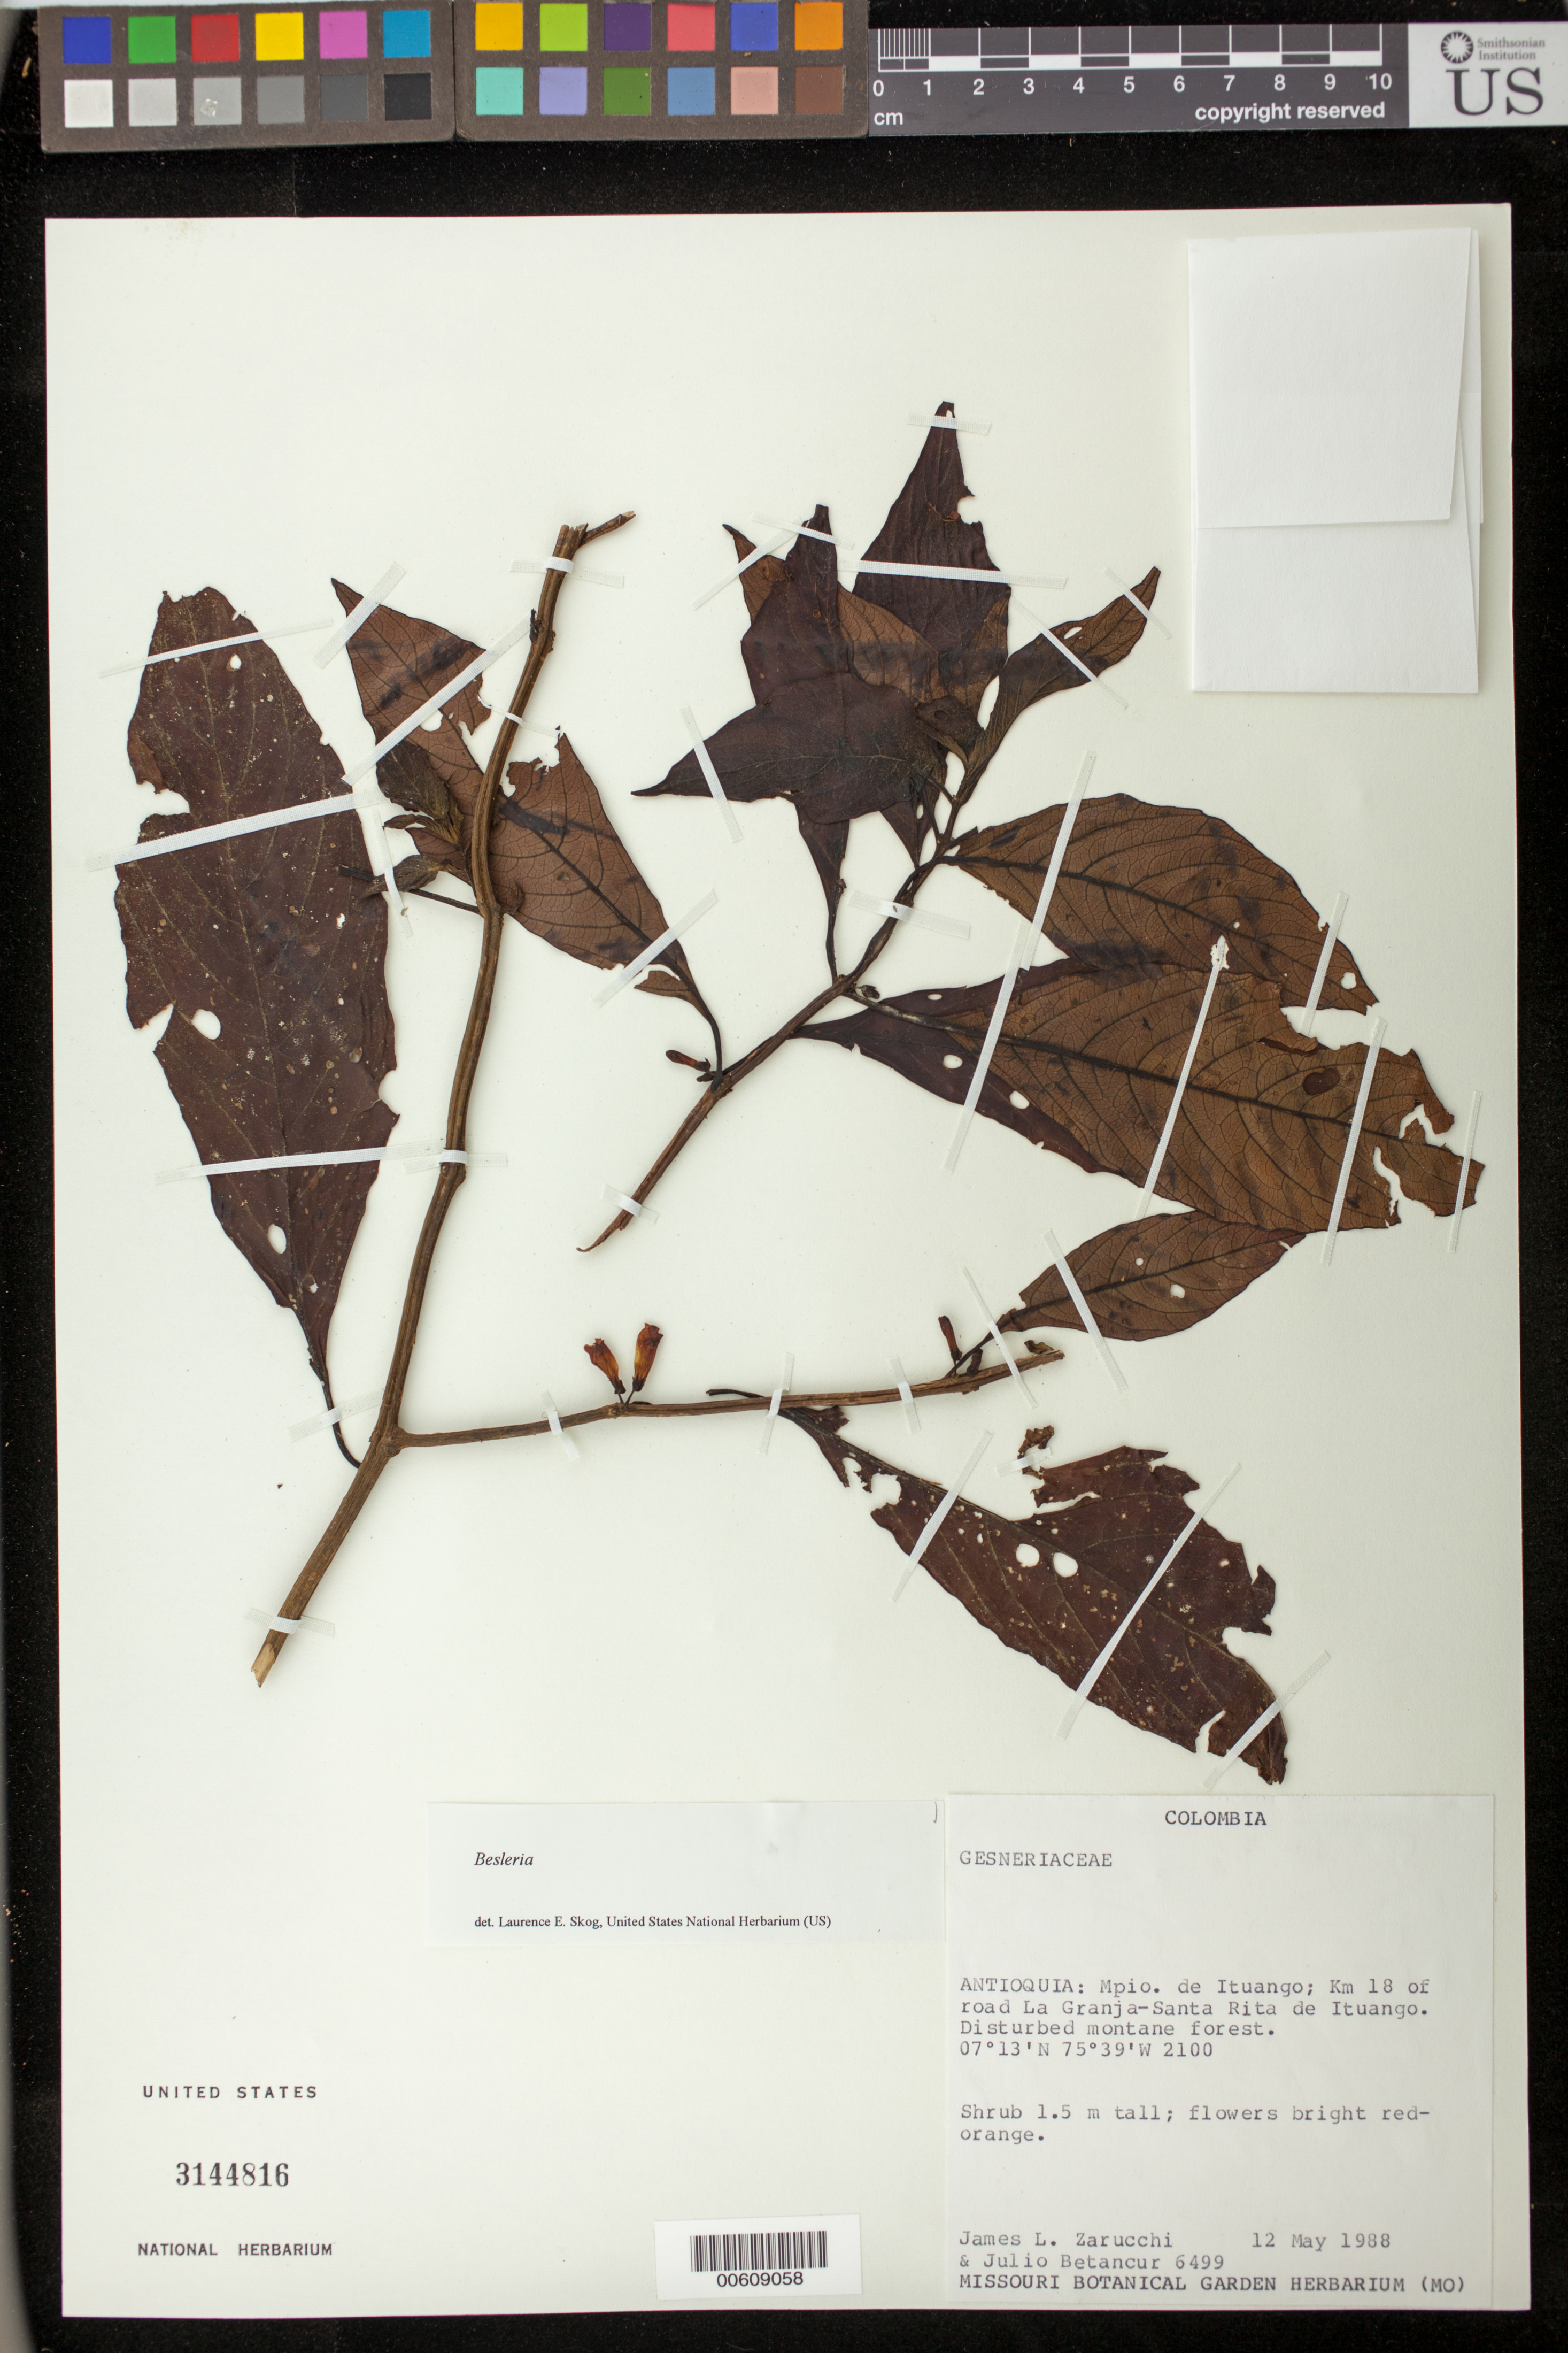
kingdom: Plantae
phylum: Tracheophyta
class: Magnoliopsida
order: Lamiales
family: Gesneriaceae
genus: Besleria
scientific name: Besleria sp.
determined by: Skog, Laurence E.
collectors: J. L. Zarucchi & J. C. Betancur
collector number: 6499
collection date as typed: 12 May 1988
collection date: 1988-05-12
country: Colombia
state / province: Antioquia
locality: Antioquia: Mpio. de Ituango; Km 18 of road La Granja - Santa Rita de Ituango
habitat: Disturbed montane forest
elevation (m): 2100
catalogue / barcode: US 3144816